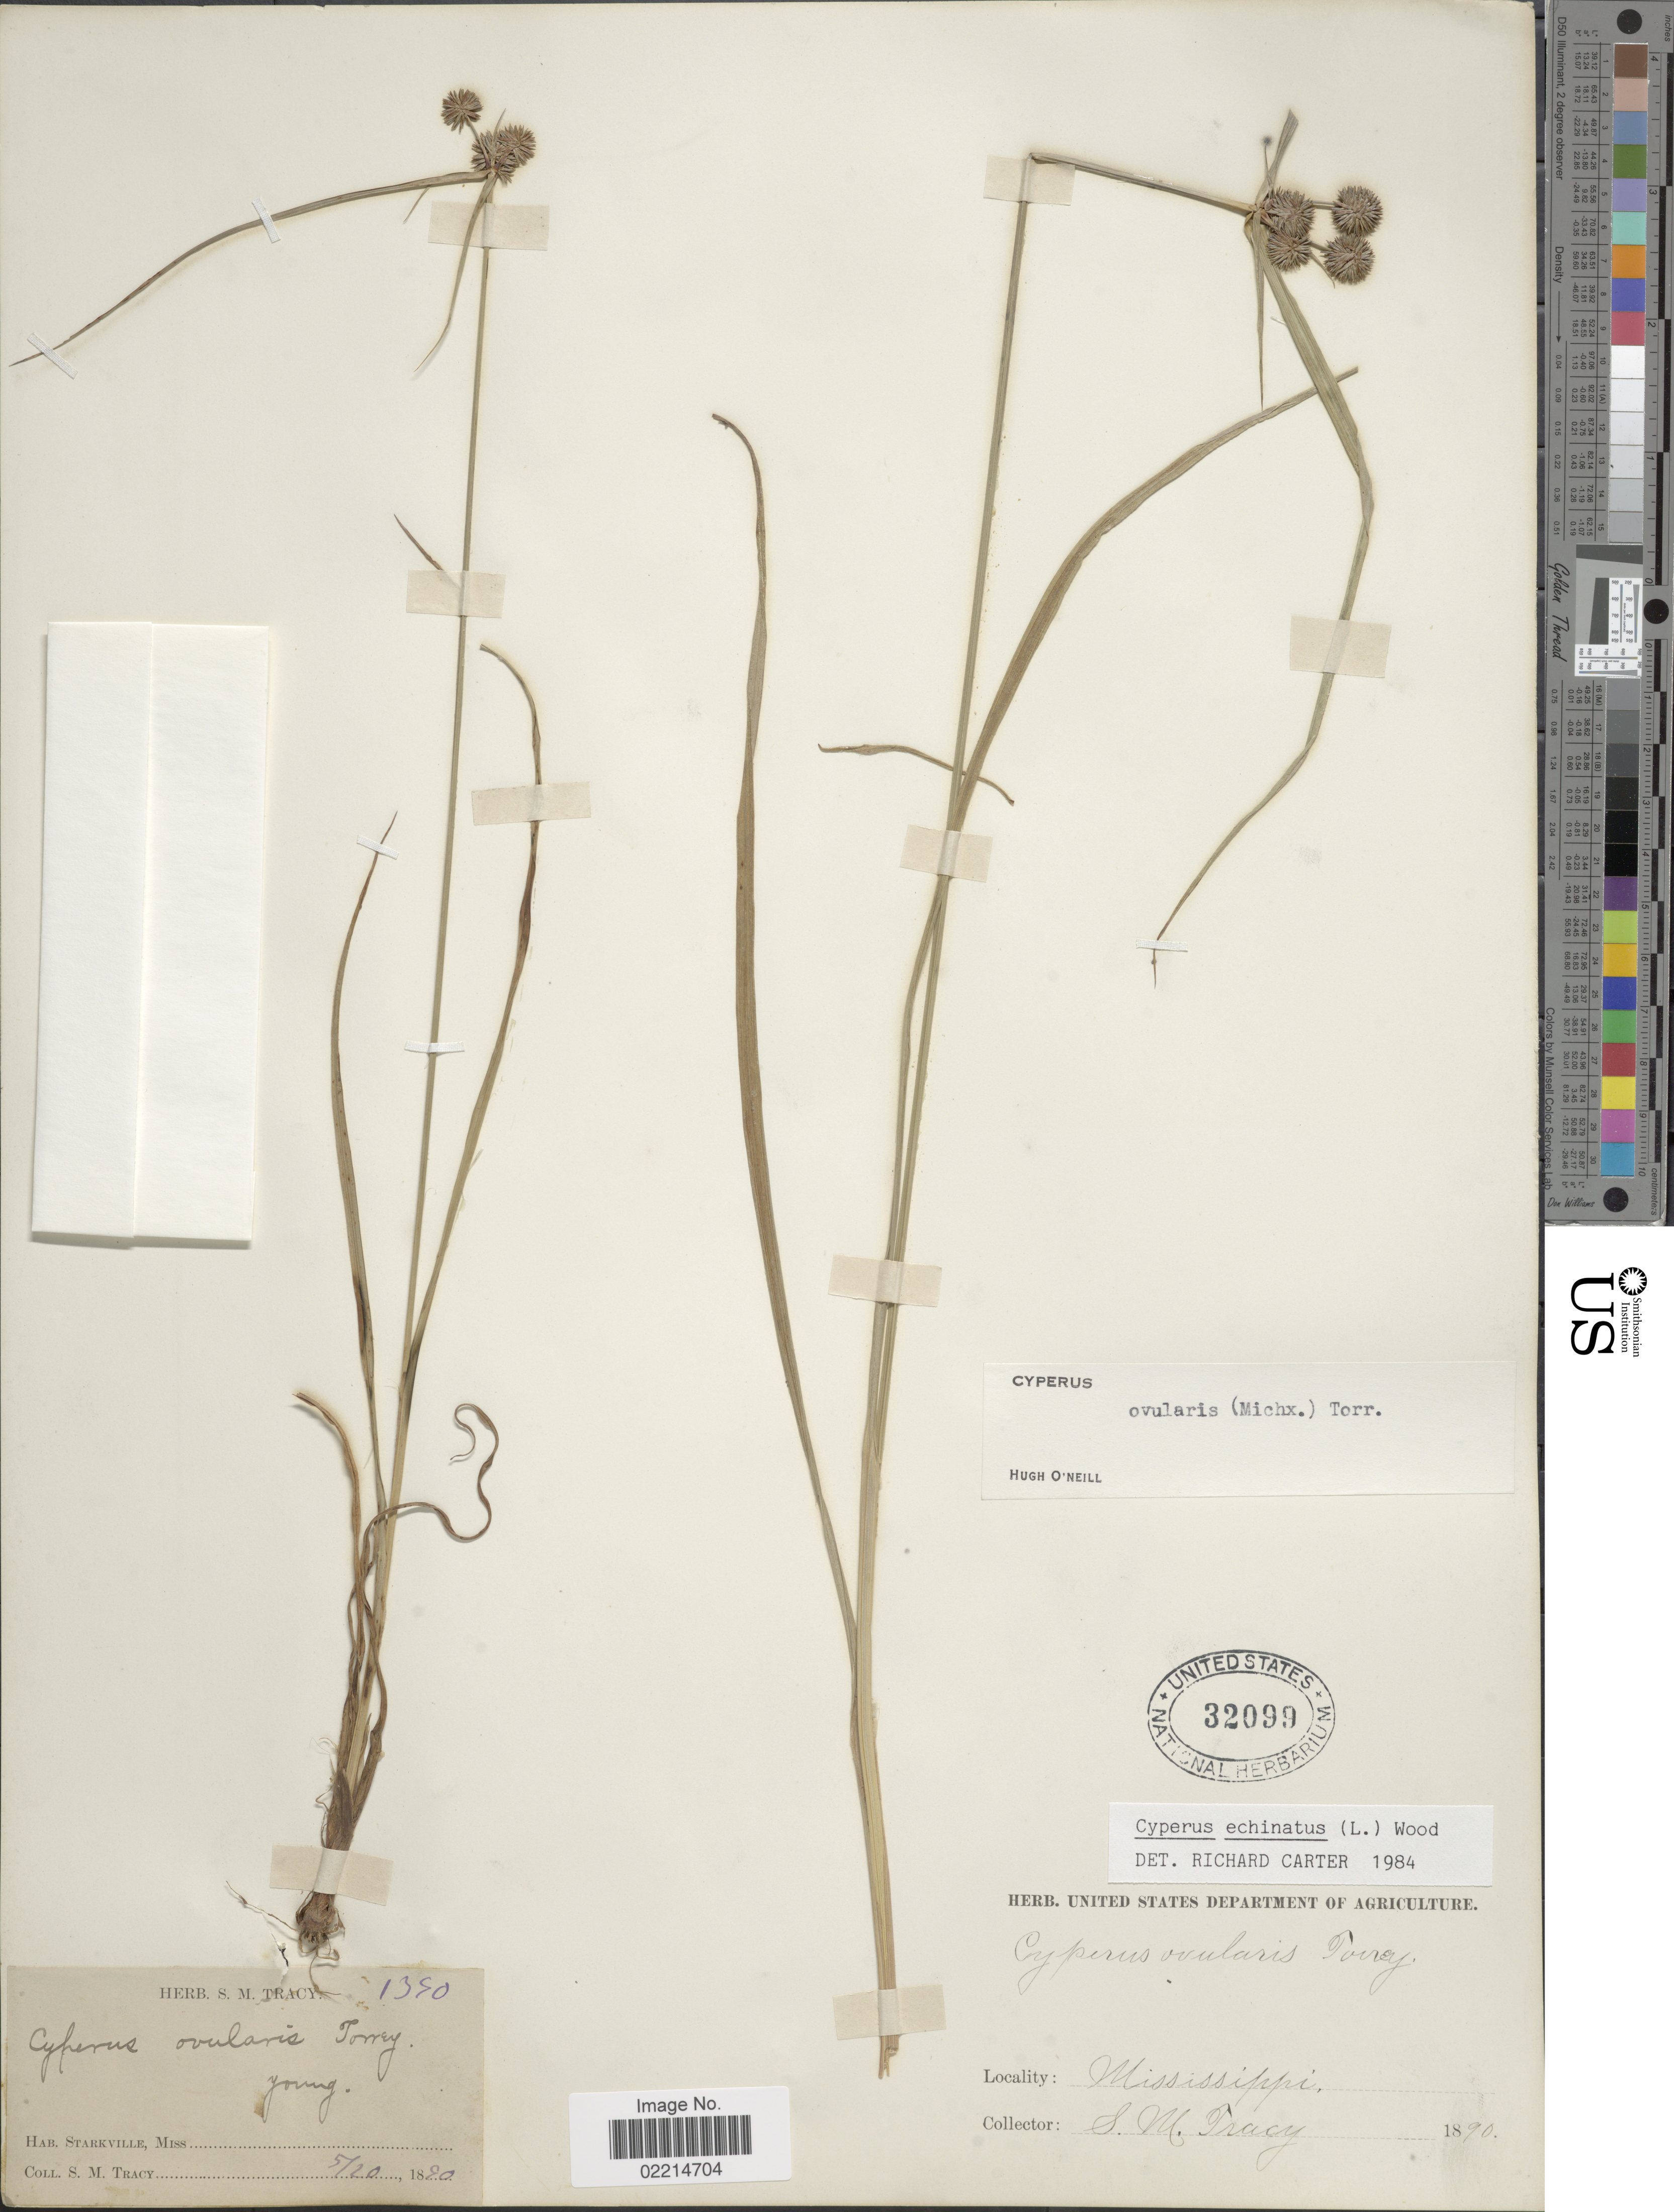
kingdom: Plantae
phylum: Tracheophyta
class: Liliopsida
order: Poales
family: Cyperaceae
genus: Cyperus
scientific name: Cyperus echinatus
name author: (L.) Alph. Wood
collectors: S. M. Tracy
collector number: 1390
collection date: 1890-05-20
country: United States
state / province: Mississippi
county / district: Oktibbeha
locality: Starkville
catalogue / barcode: US 32099